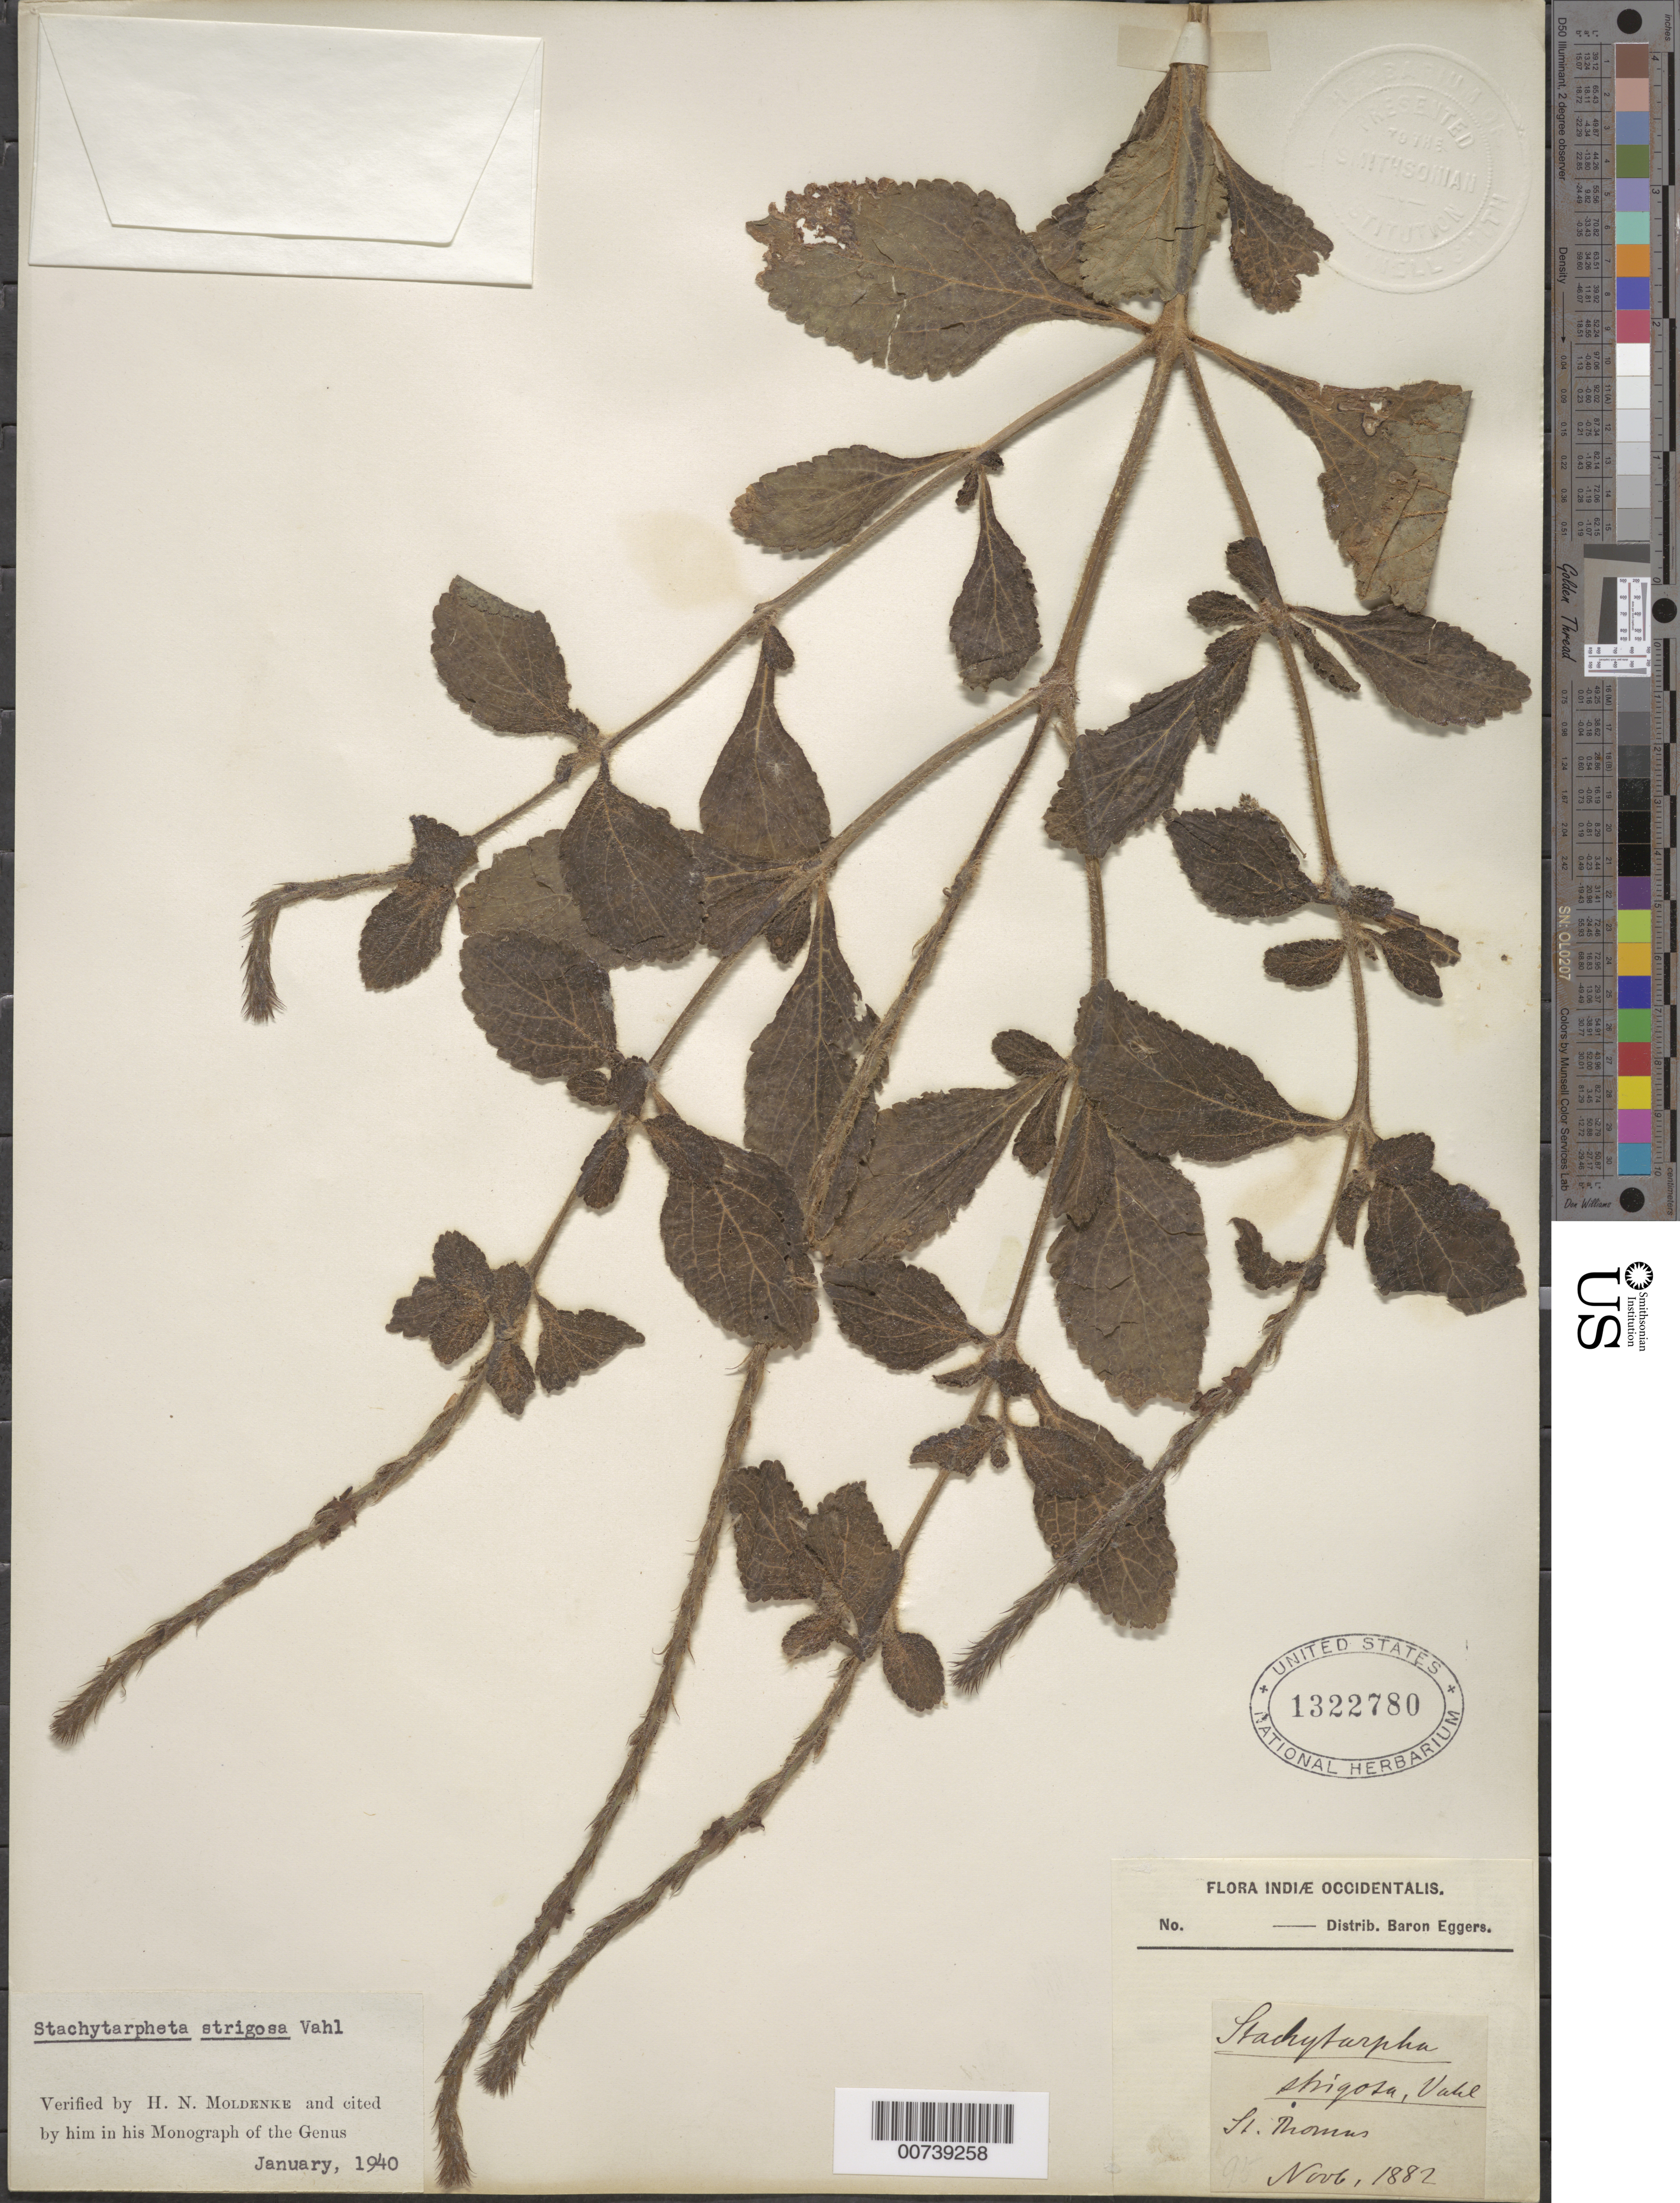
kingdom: Plantae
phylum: Tracheophyta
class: Magnoliopsida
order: Lamiales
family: Verbenaceae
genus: Stachytarpheta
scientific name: Stachytarpheta strigosa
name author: Vahl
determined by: Moldenke, H. N.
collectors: H. F. A. von Eggers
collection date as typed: Nov 1882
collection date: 1882-11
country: U.S. Virgin Islands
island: St. Thomas I.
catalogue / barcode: US 1322780